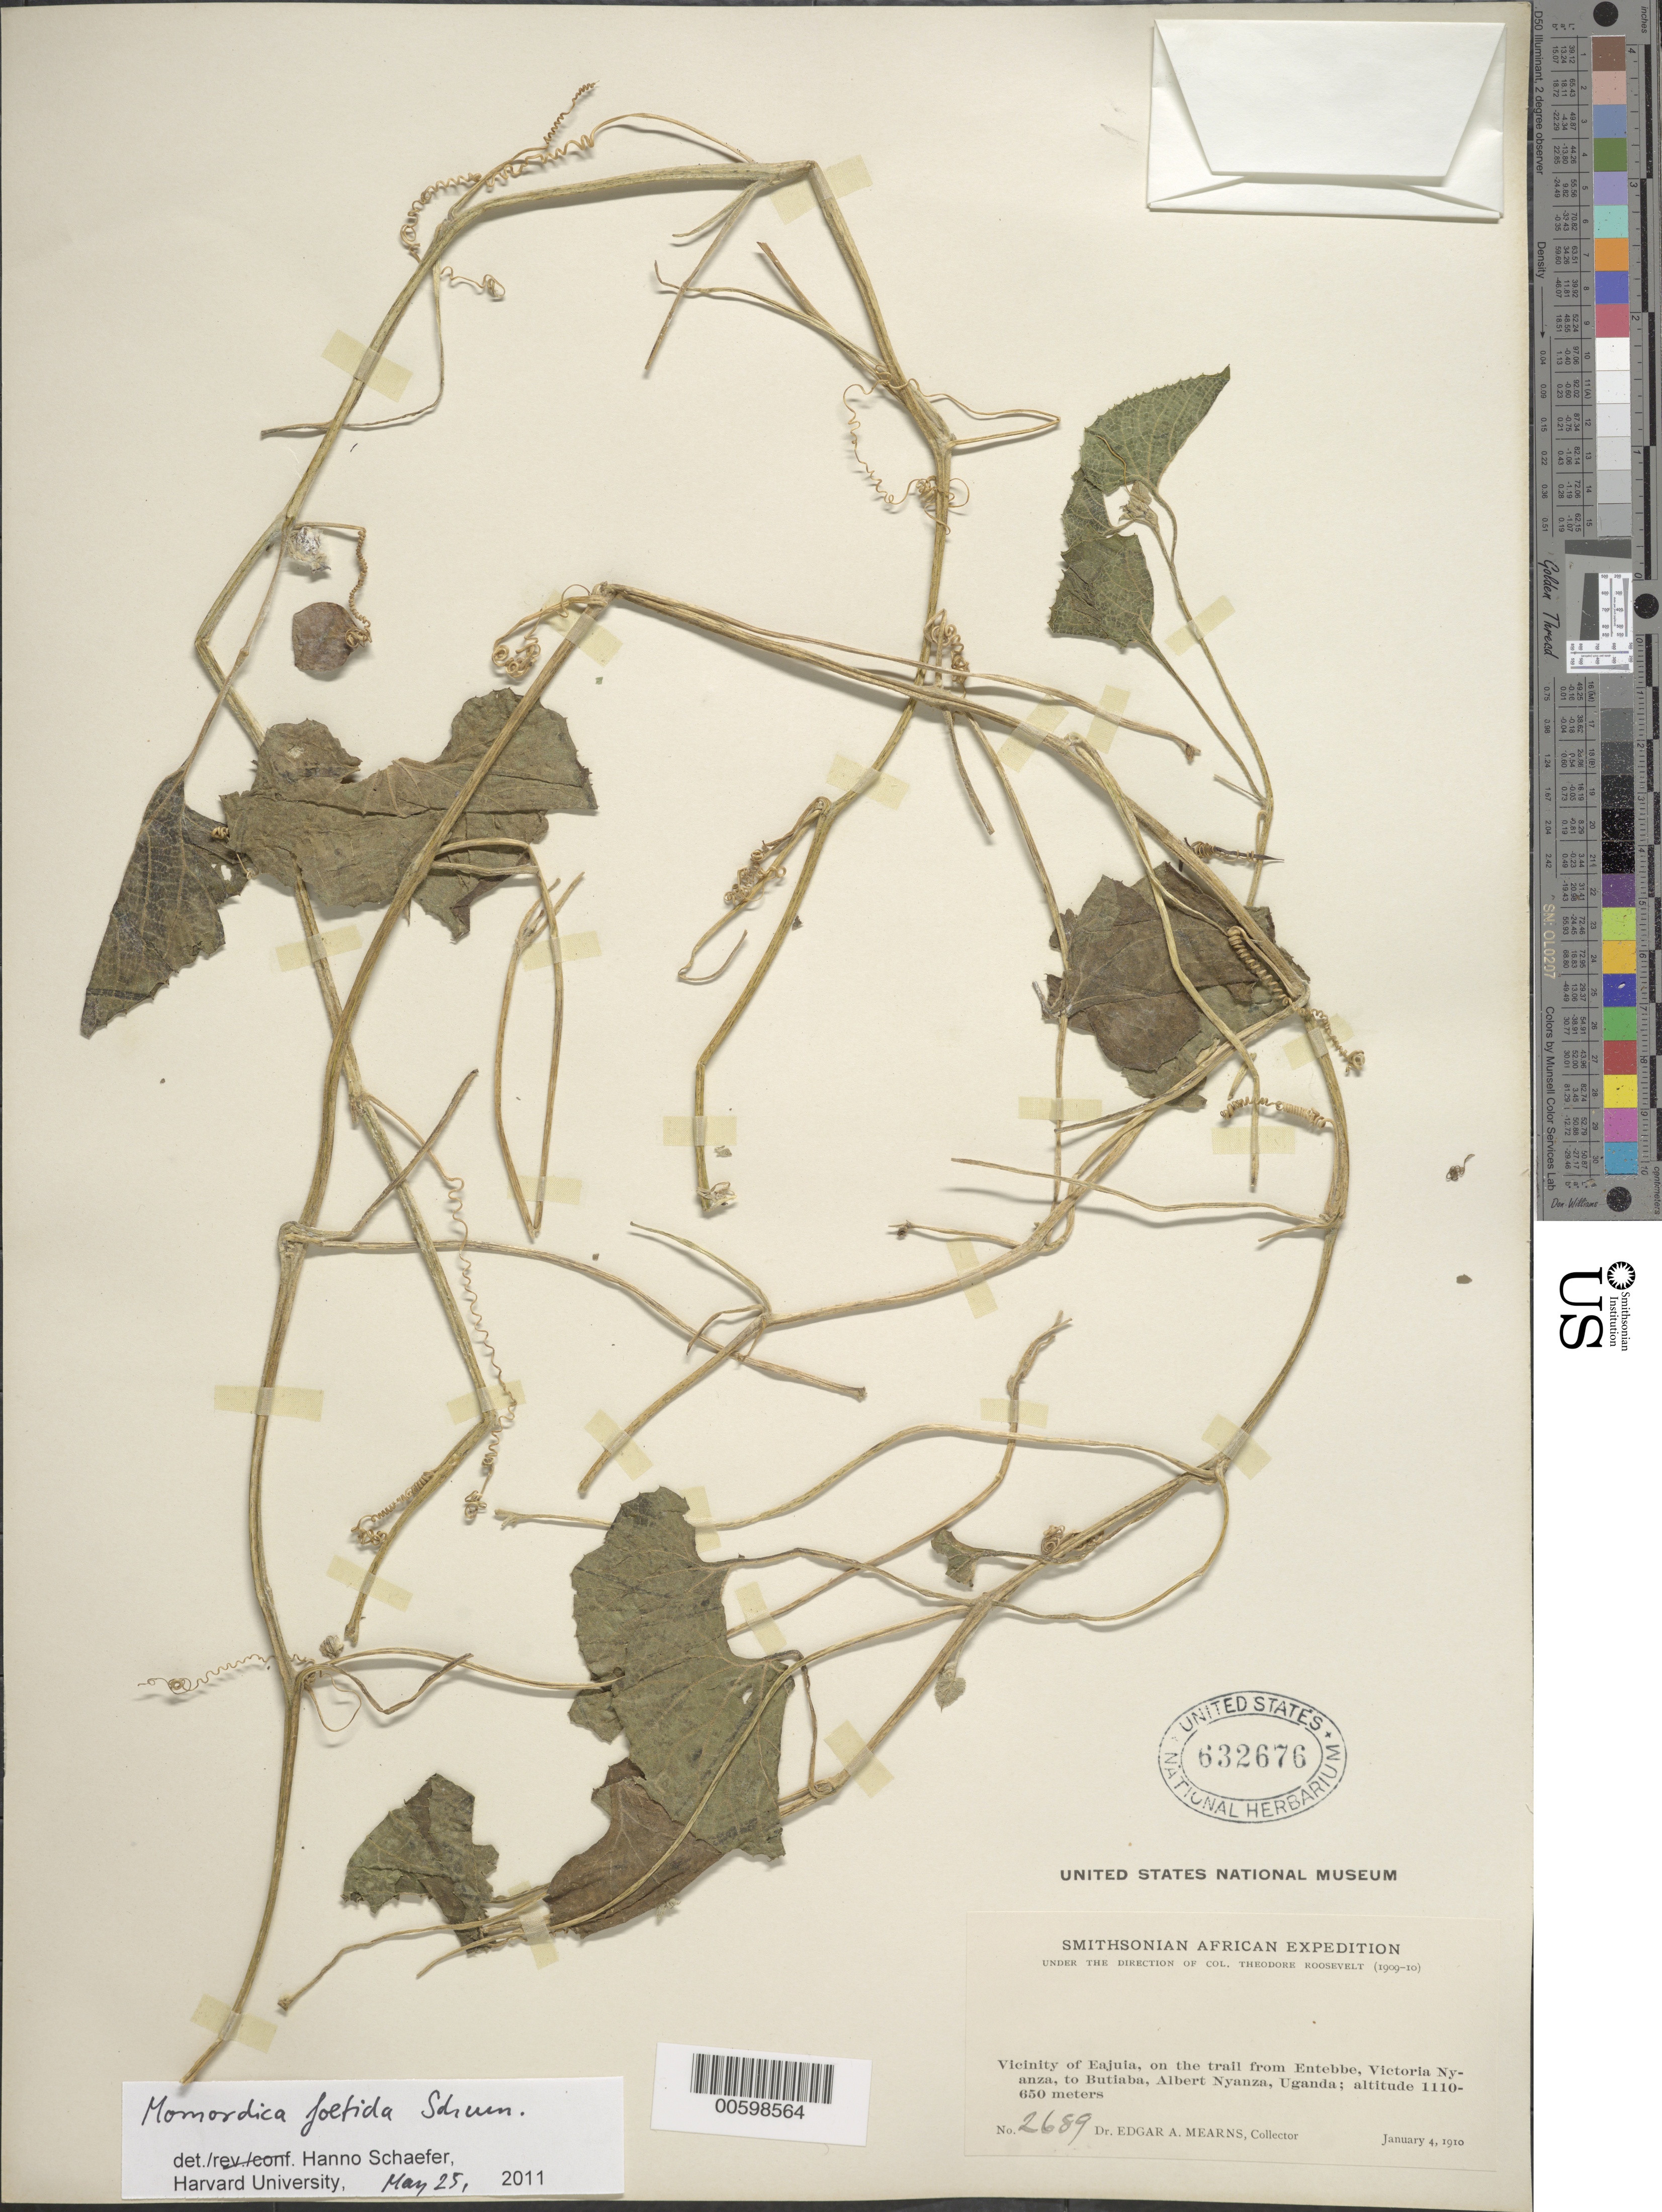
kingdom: Plantae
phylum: Tracheophyta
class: Magnoliopsida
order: Cucurbitales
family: Cucurbitaceae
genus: Momordica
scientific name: Momordica foetida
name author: Schumach.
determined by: Schaefer, Hanno, Harvard University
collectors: E. A. Mearns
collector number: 2689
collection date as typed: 04 Jan 1910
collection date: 1910-01-04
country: Uganda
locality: Vicinity of Eajuia, on the trail from Entebbe, Victoria Nyanza to Butiaba, Albert Nyanza, Uganda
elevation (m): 1110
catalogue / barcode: US 632676